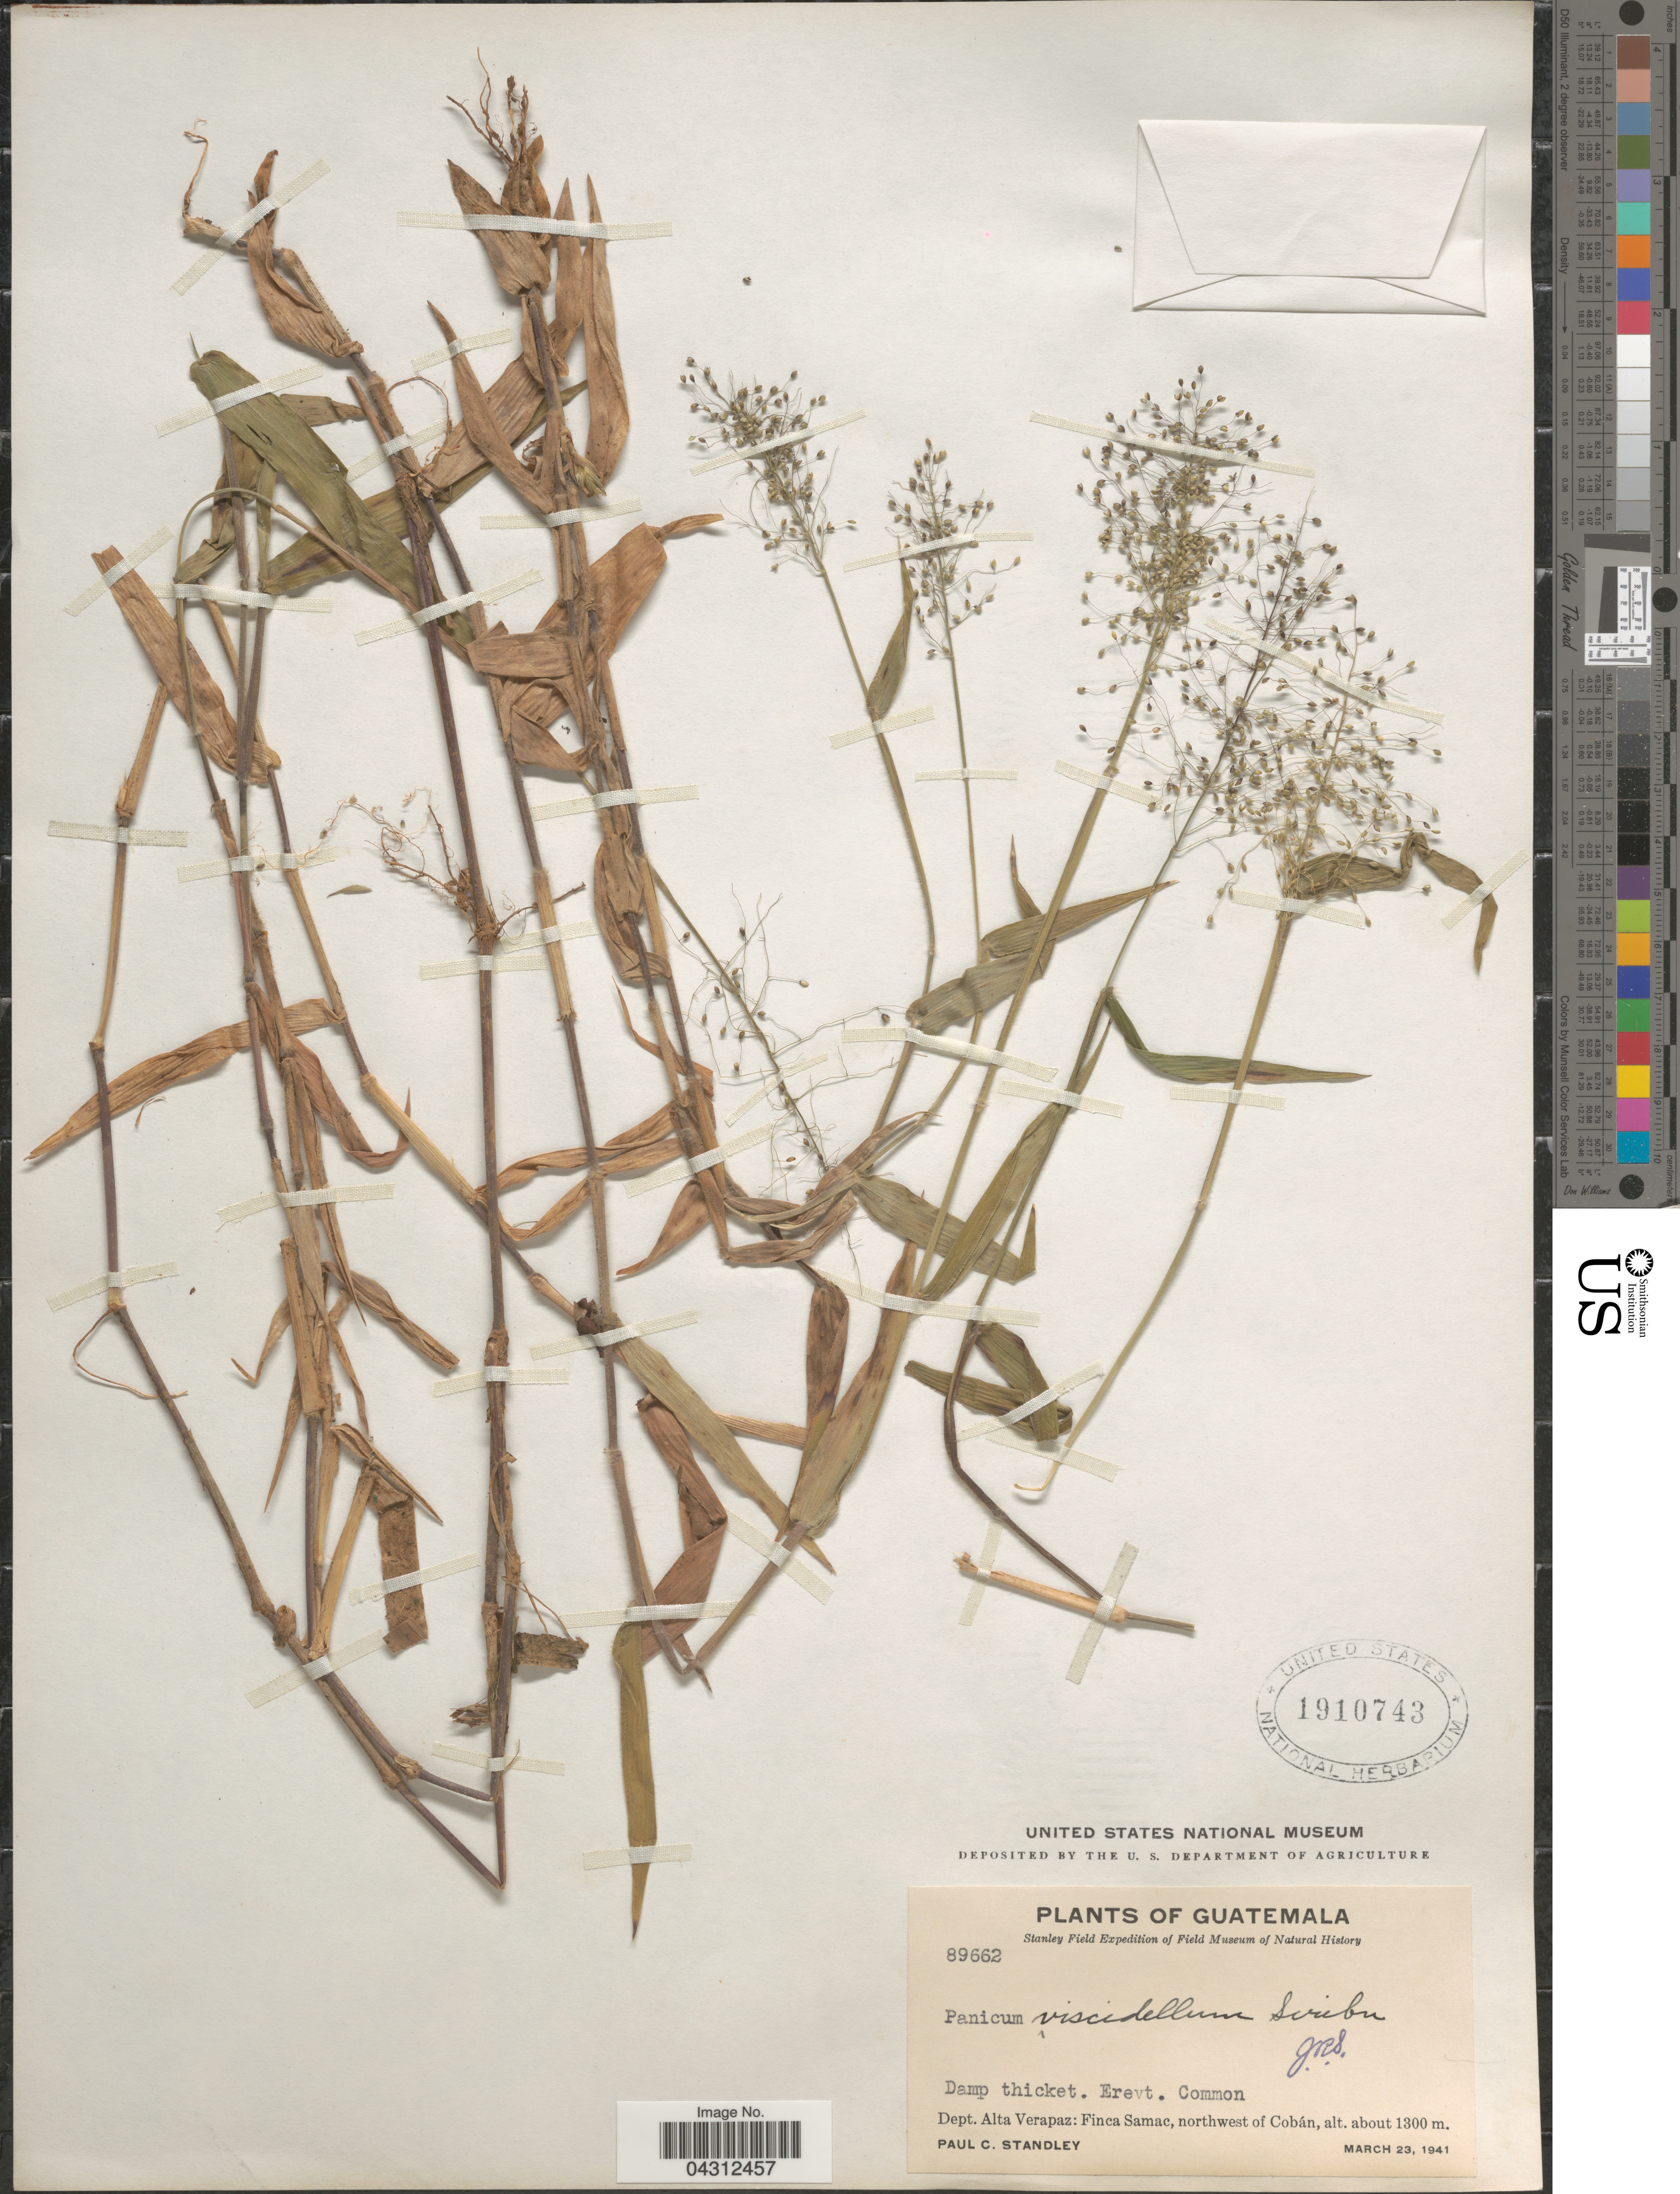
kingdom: Plantae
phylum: Tracheophyta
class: Liliopsida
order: Poales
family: Poaceae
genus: Dichanthelium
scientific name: Dichanthelium viscidellum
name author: (Scribn.) Gould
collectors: P. C. Standley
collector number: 89662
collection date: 1941-03-23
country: Guatemala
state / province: Alta Verapaz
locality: Stanley Field Expedition. Dept. Alta Verapaz: Finca Samac, northwest of Cobán.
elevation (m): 1300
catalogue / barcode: US 1910743